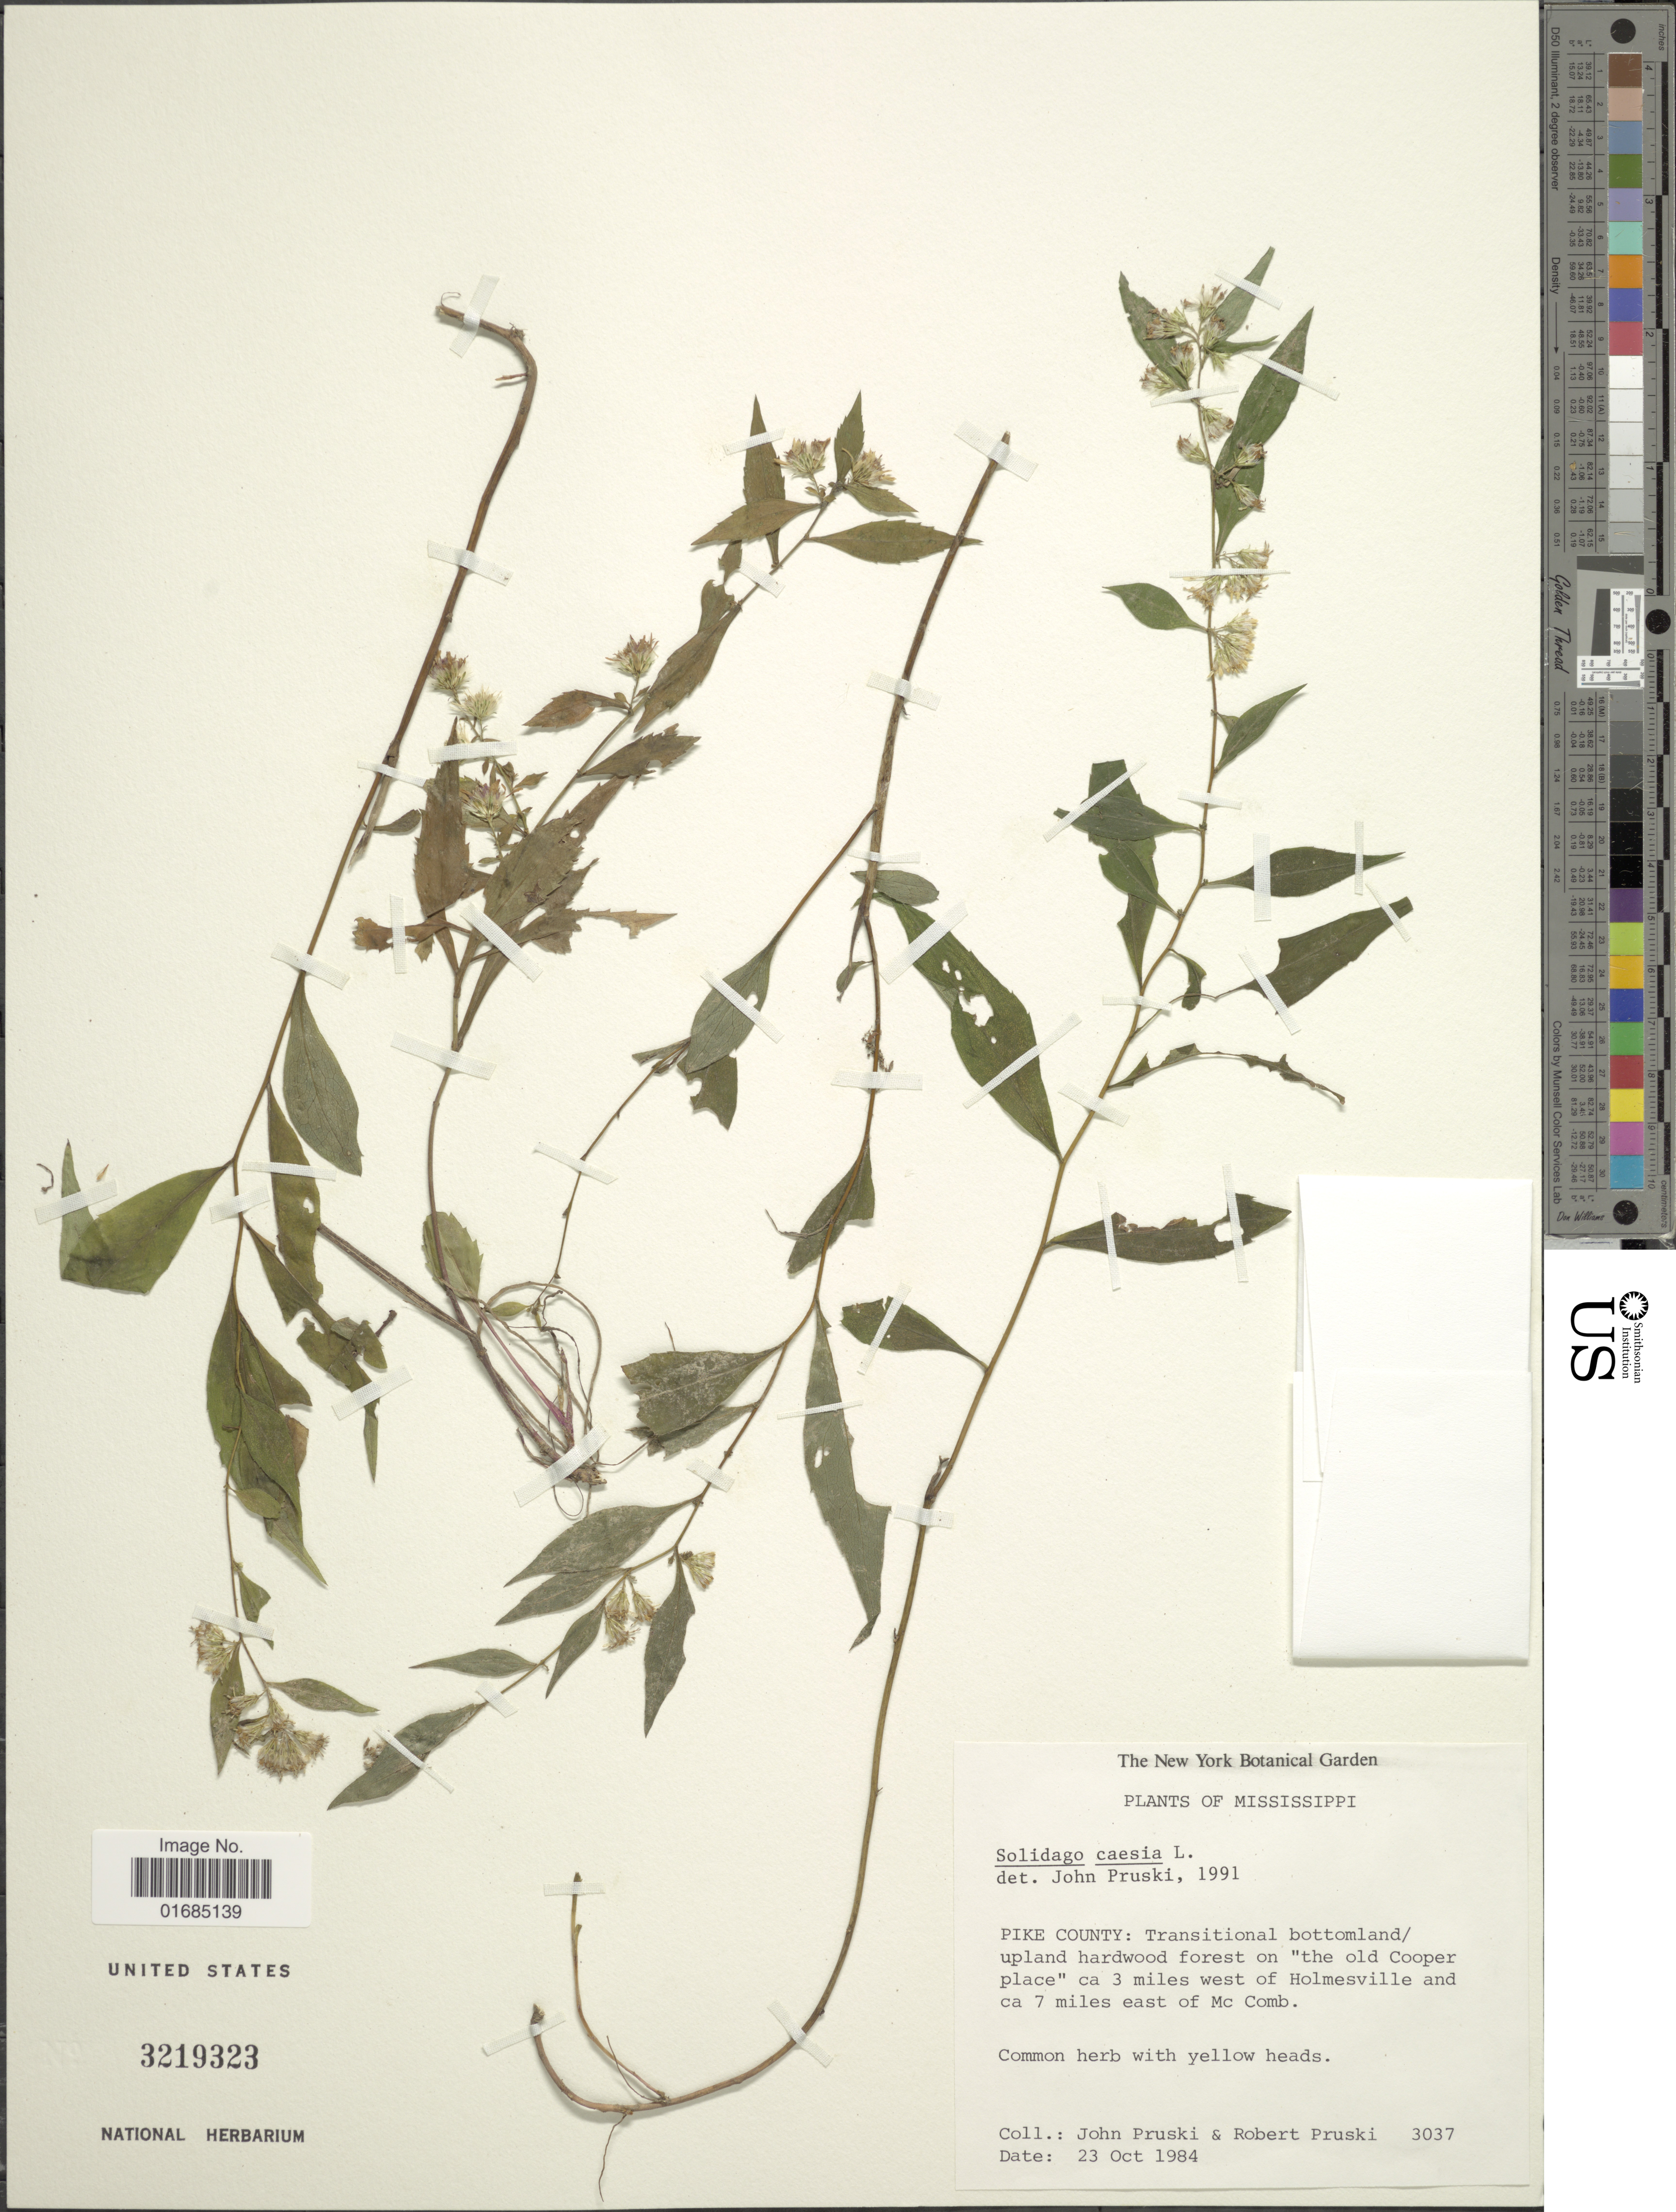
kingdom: Plantae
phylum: Tracheophyta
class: Magnoliopsida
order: Asterales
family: Asteraceae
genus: Solidago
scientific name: Solidago caesia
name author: L.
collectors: J. F. Pruski & R. Pruski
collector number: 3037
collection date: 1984-10-23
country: United States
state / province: Mississippi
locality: Pike County: Transitional bottomland upland hardwood forest on "the old Cooper place"ca 3 miles west of Holmesville and ca 7 miles east of Mc Comb.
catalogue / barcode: US 3219323